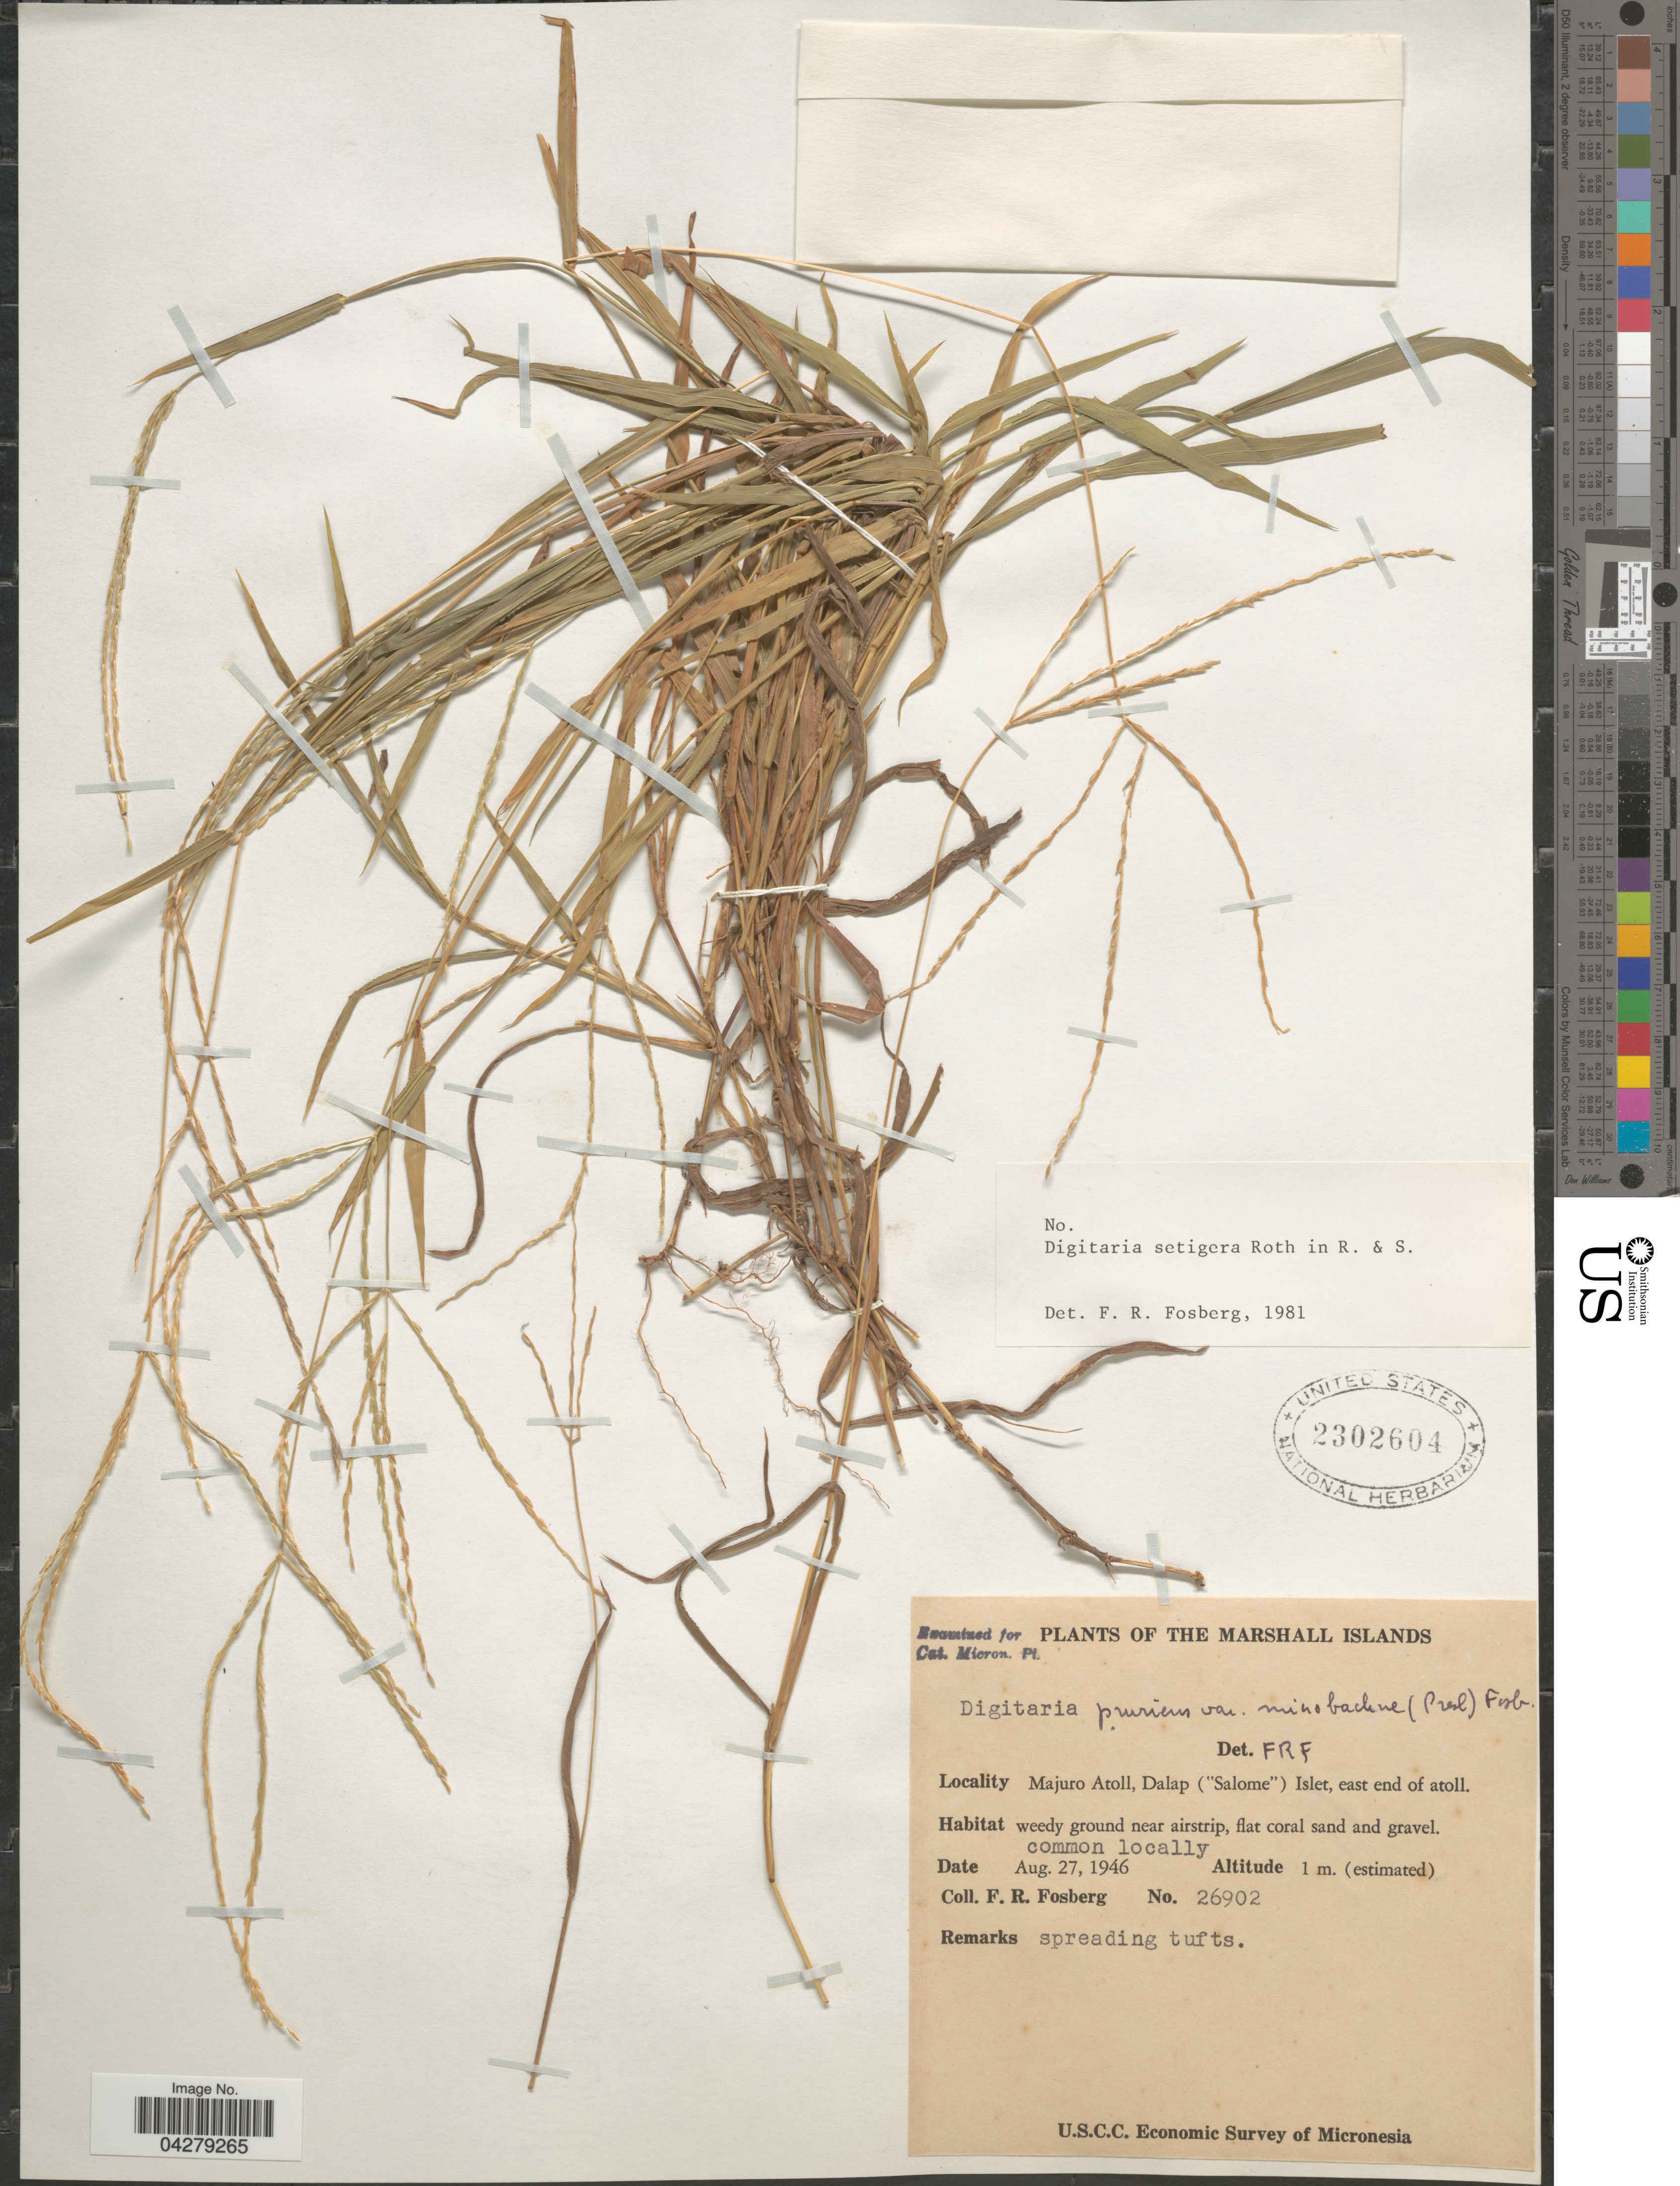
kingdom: Plantae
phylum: Tracheophyta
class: Liliopsida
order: Poales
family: Poaceae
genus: Digitaria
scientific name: Digitaria setigera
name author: Roth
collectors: F. R. Fosberg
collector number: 26902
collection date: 1946-08-27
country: Marshall Islands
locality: Majuro Atoll, Dalap ("Salome") Islet, east end of atoll. U.S.C.C. Economic Survey of Micronesia.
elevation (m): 1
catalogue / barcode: US 2302604